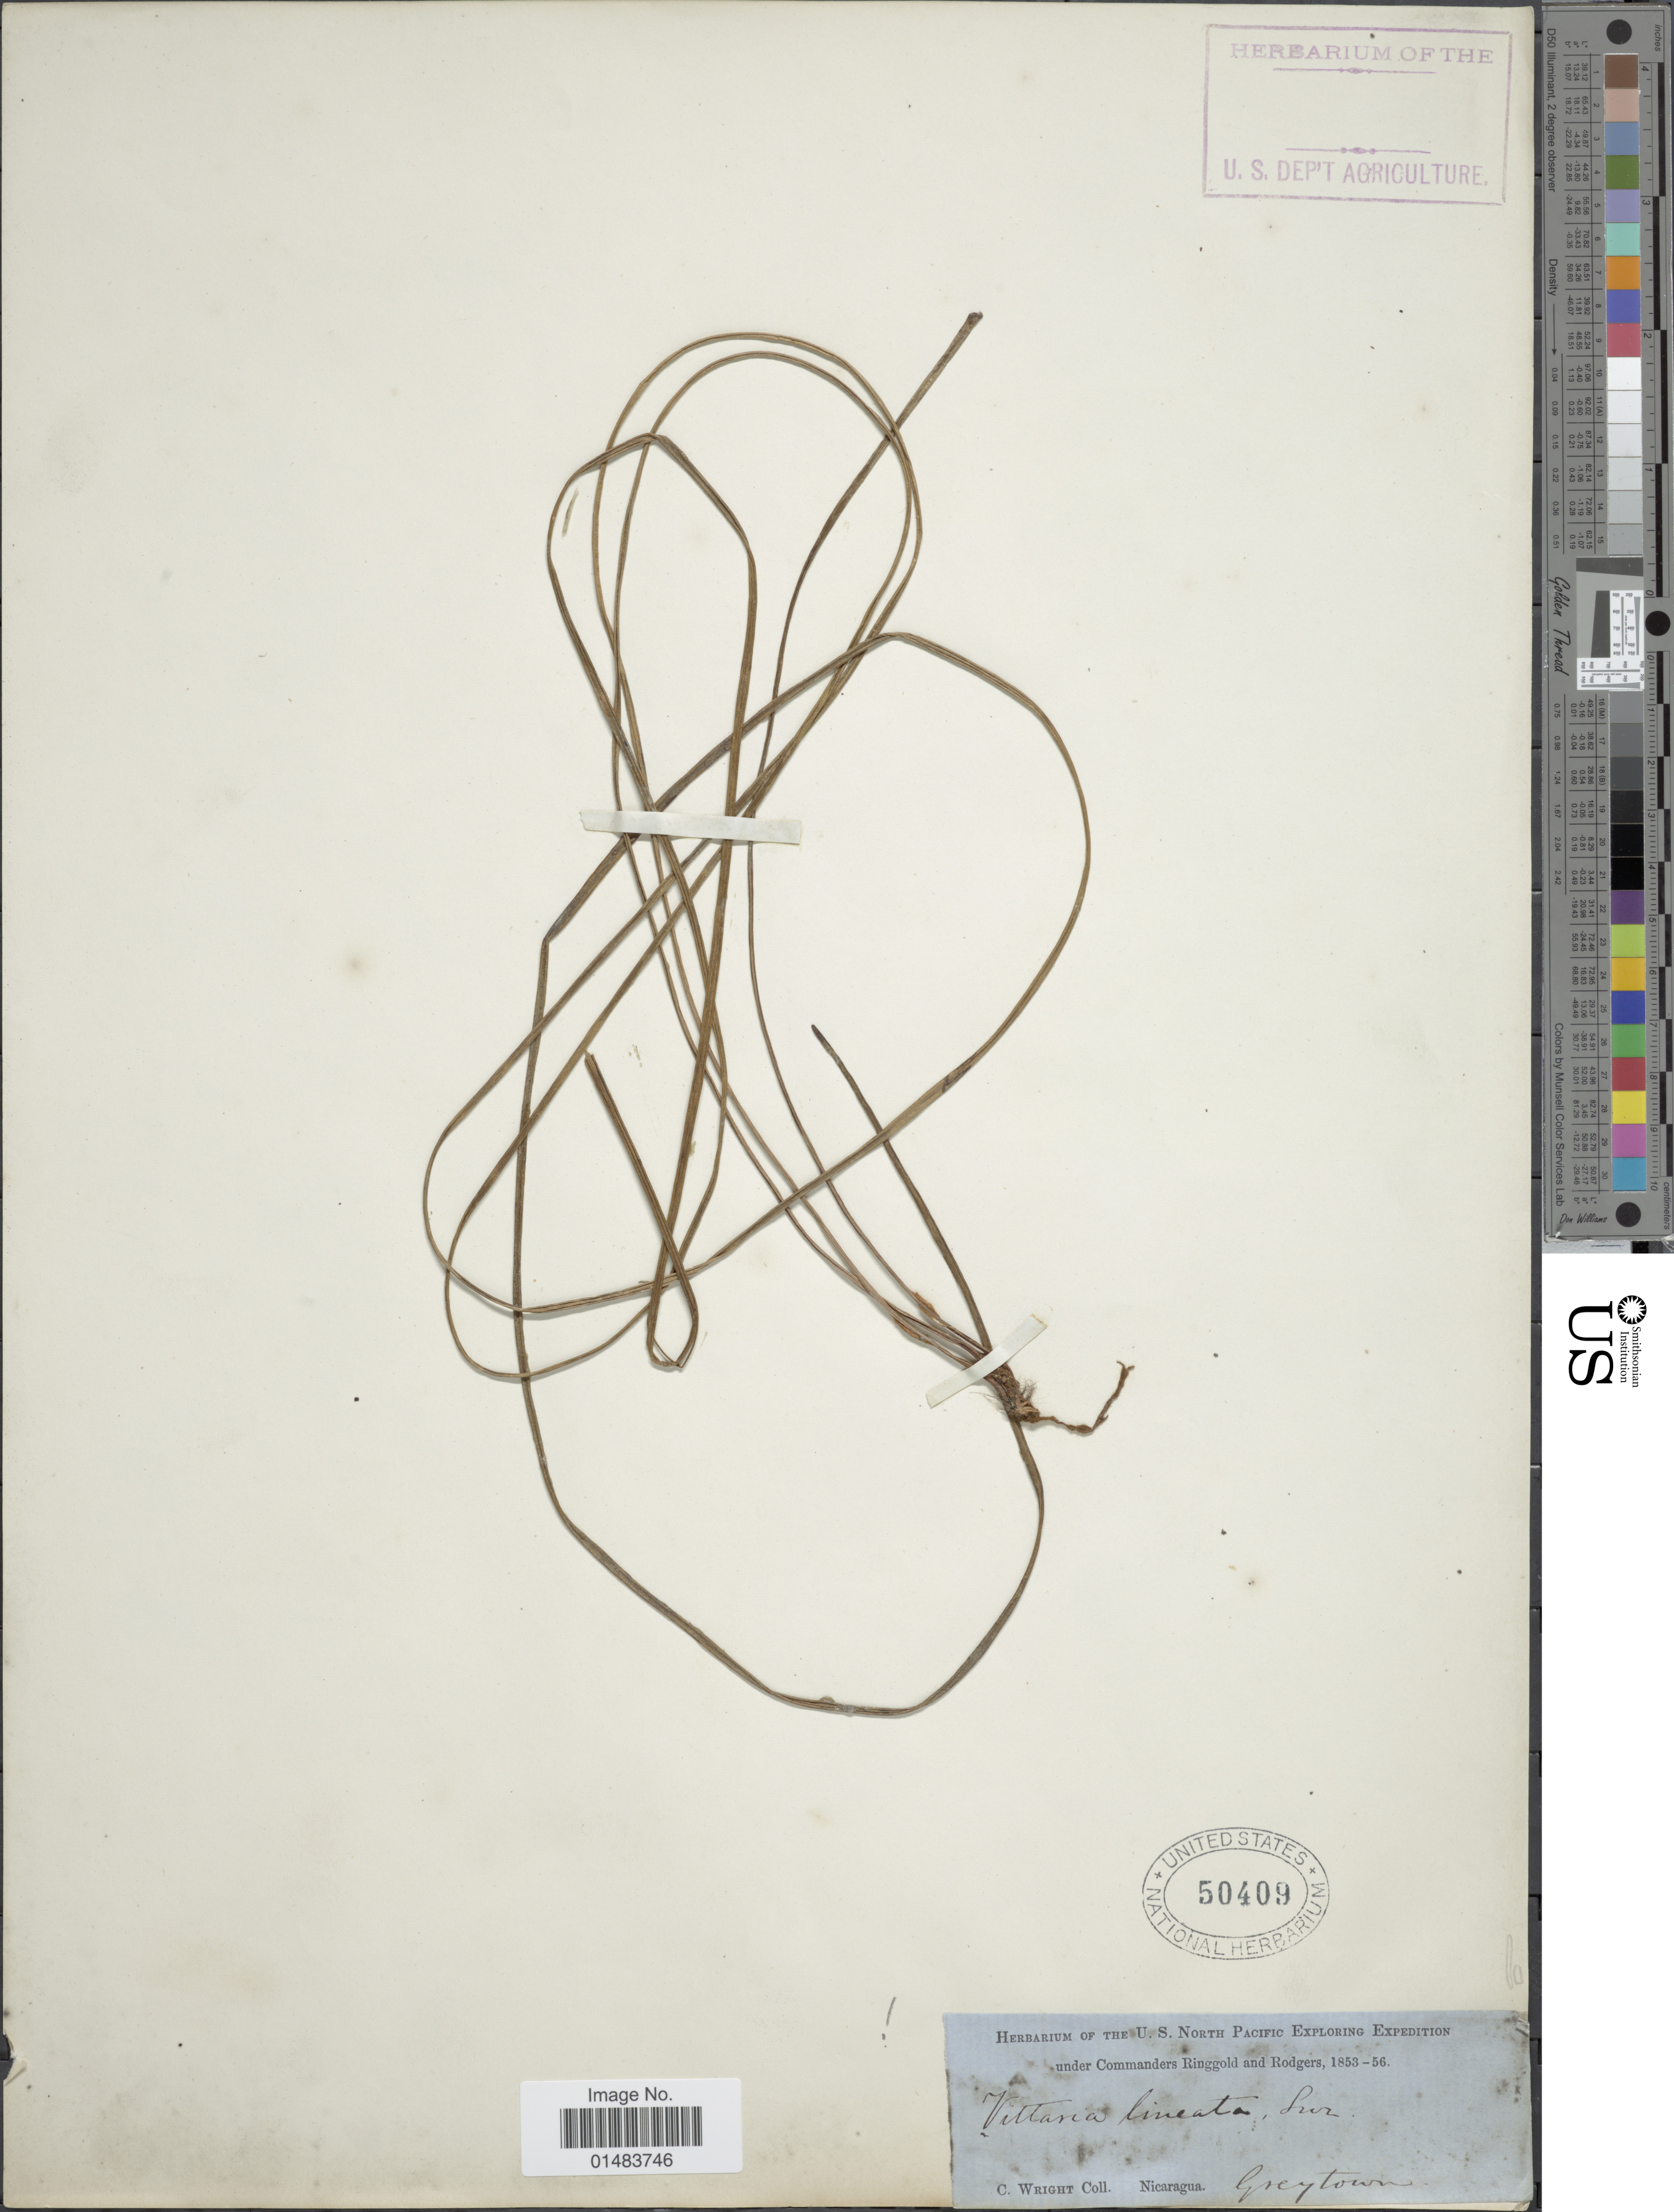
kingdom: Plantae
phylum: Tracheophyta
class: Polypodiopsida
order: Polypodiales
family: Pteridaceae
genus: Vittaria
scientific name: Vittaria lineata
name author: (L.) Sm.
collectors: C. Wright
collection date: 1853/1856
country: Nicaragua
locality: Greytown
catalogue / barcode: US 50409